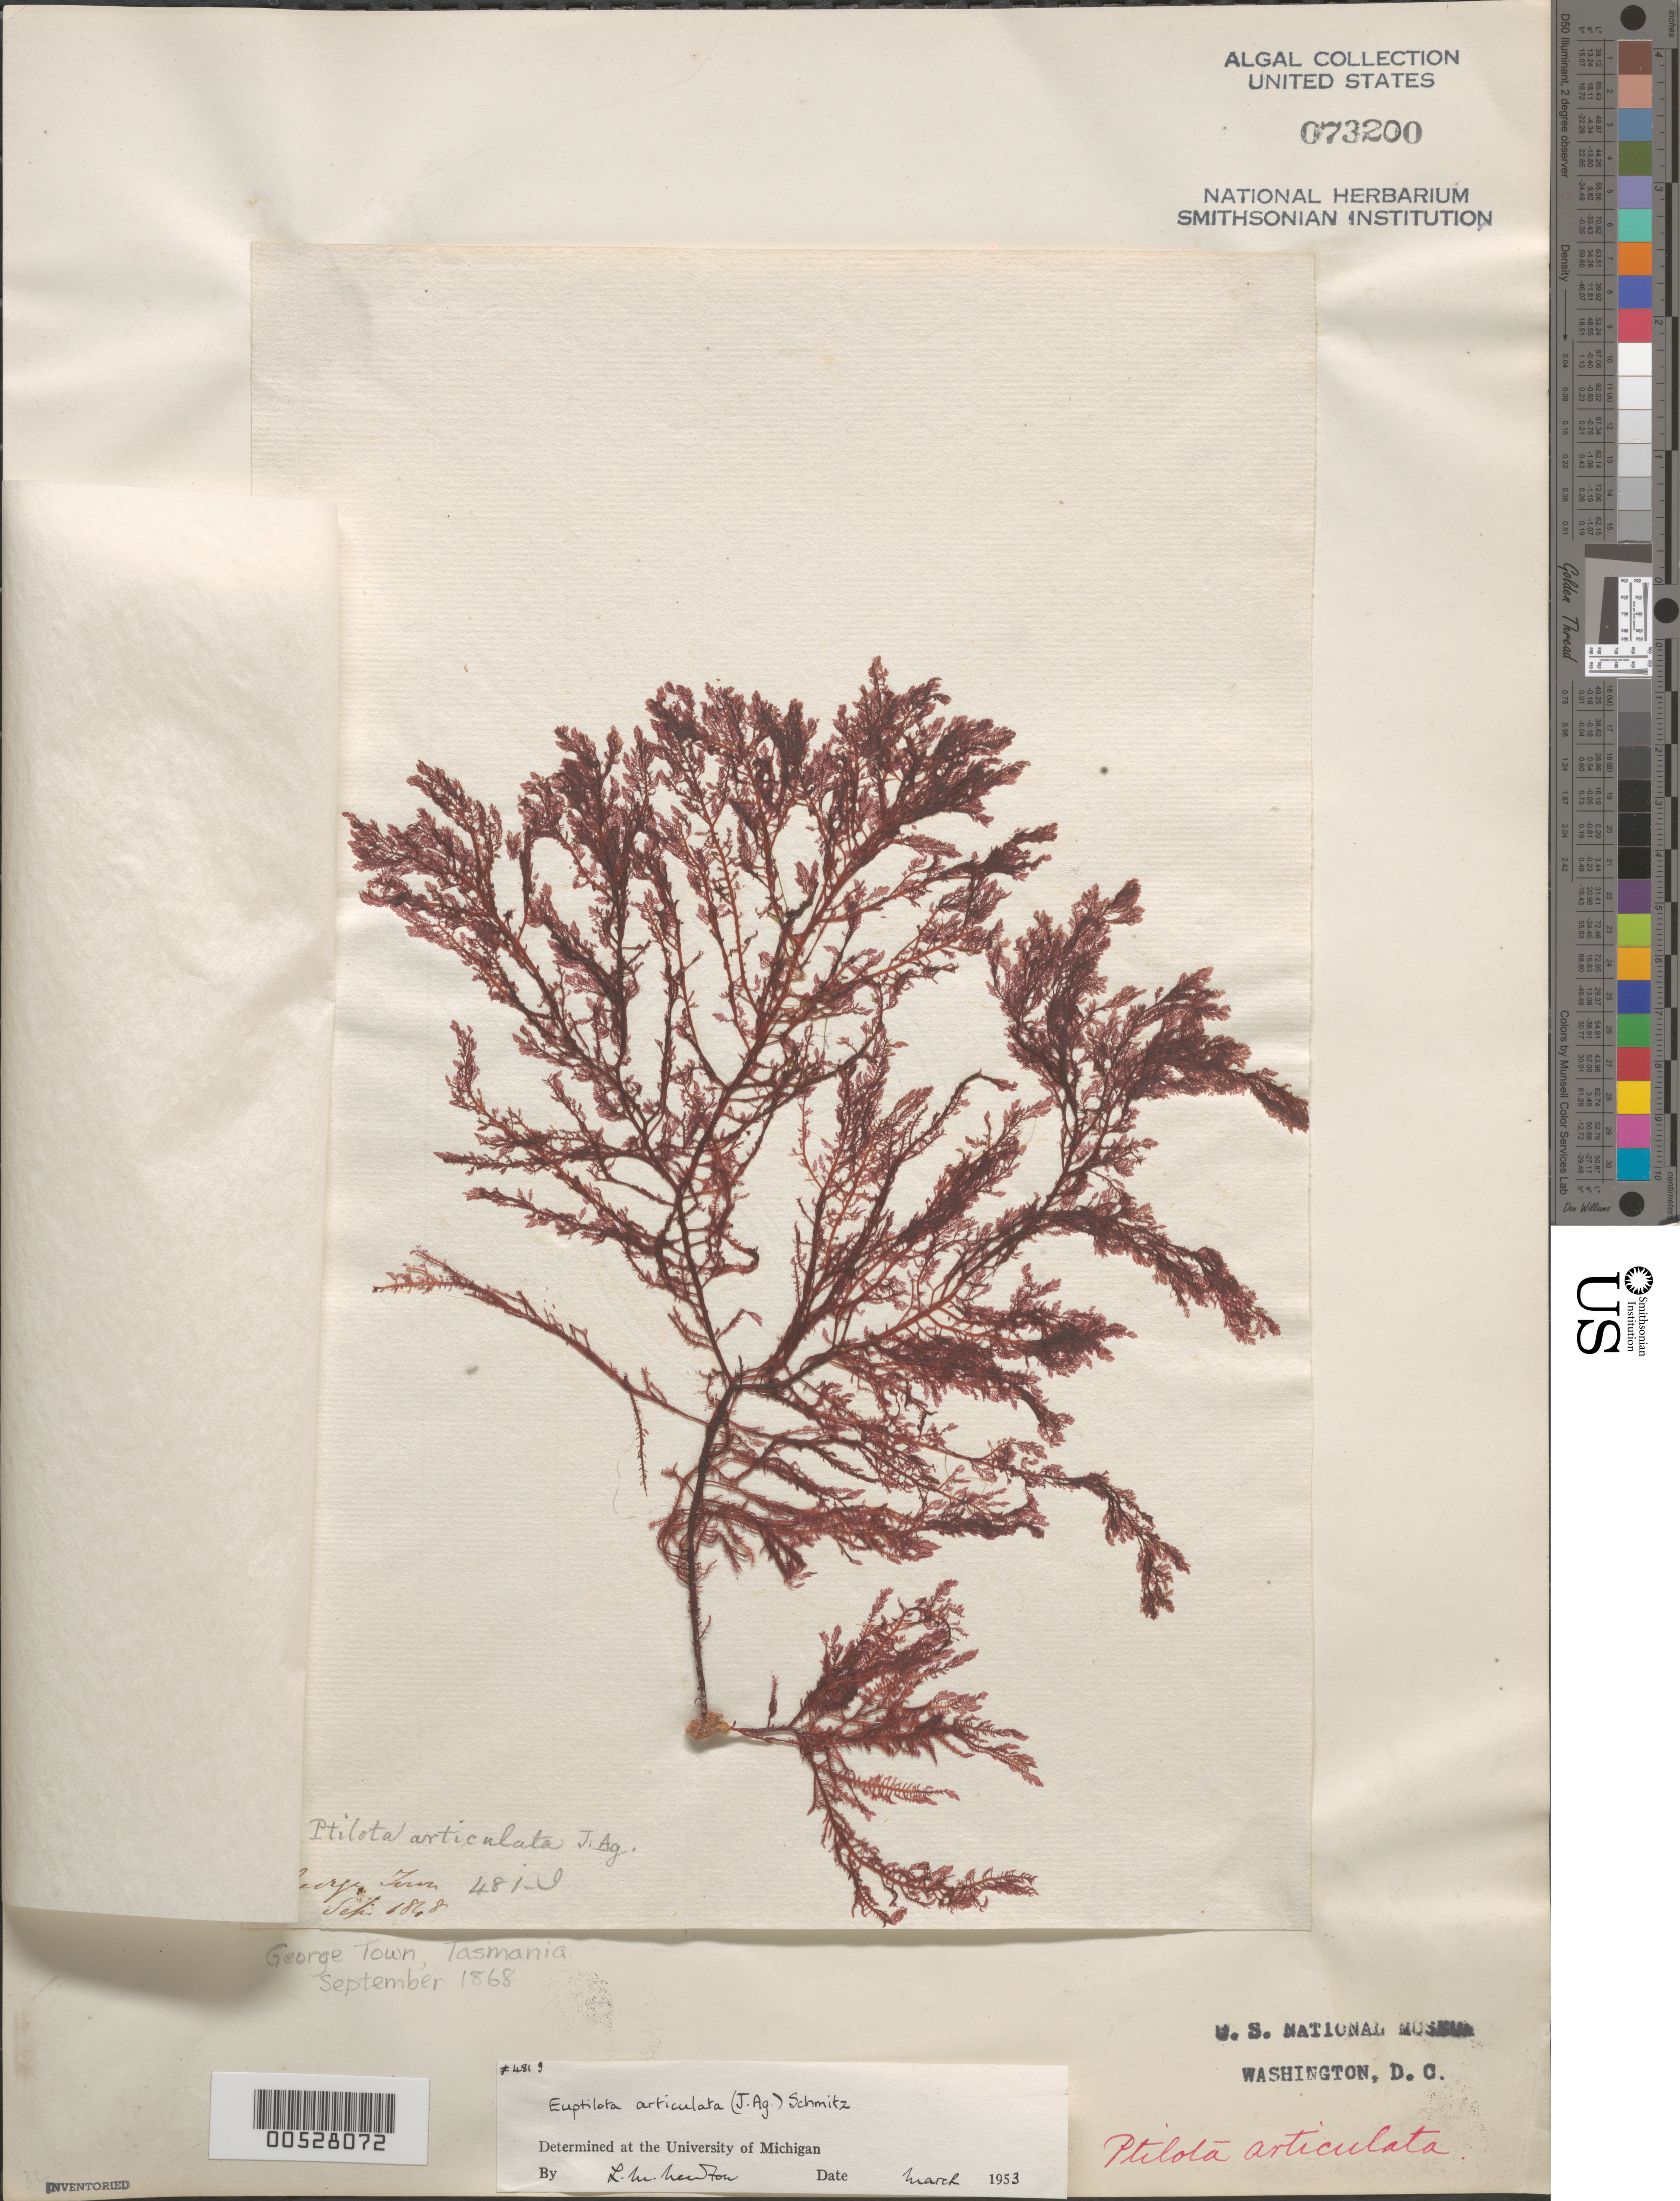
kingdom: Plantae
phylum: Rhodophyta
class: Florideophyceae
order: Ceramiales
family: Callithamniaceae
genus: Euptilota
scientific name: Euptilota articulata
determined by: Newton, Linda M.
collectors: W. Harvey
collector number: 481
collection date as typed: Sep 1868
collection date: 1868-09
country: Australia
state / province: Tasmania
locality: George Town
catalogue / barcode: US 73200